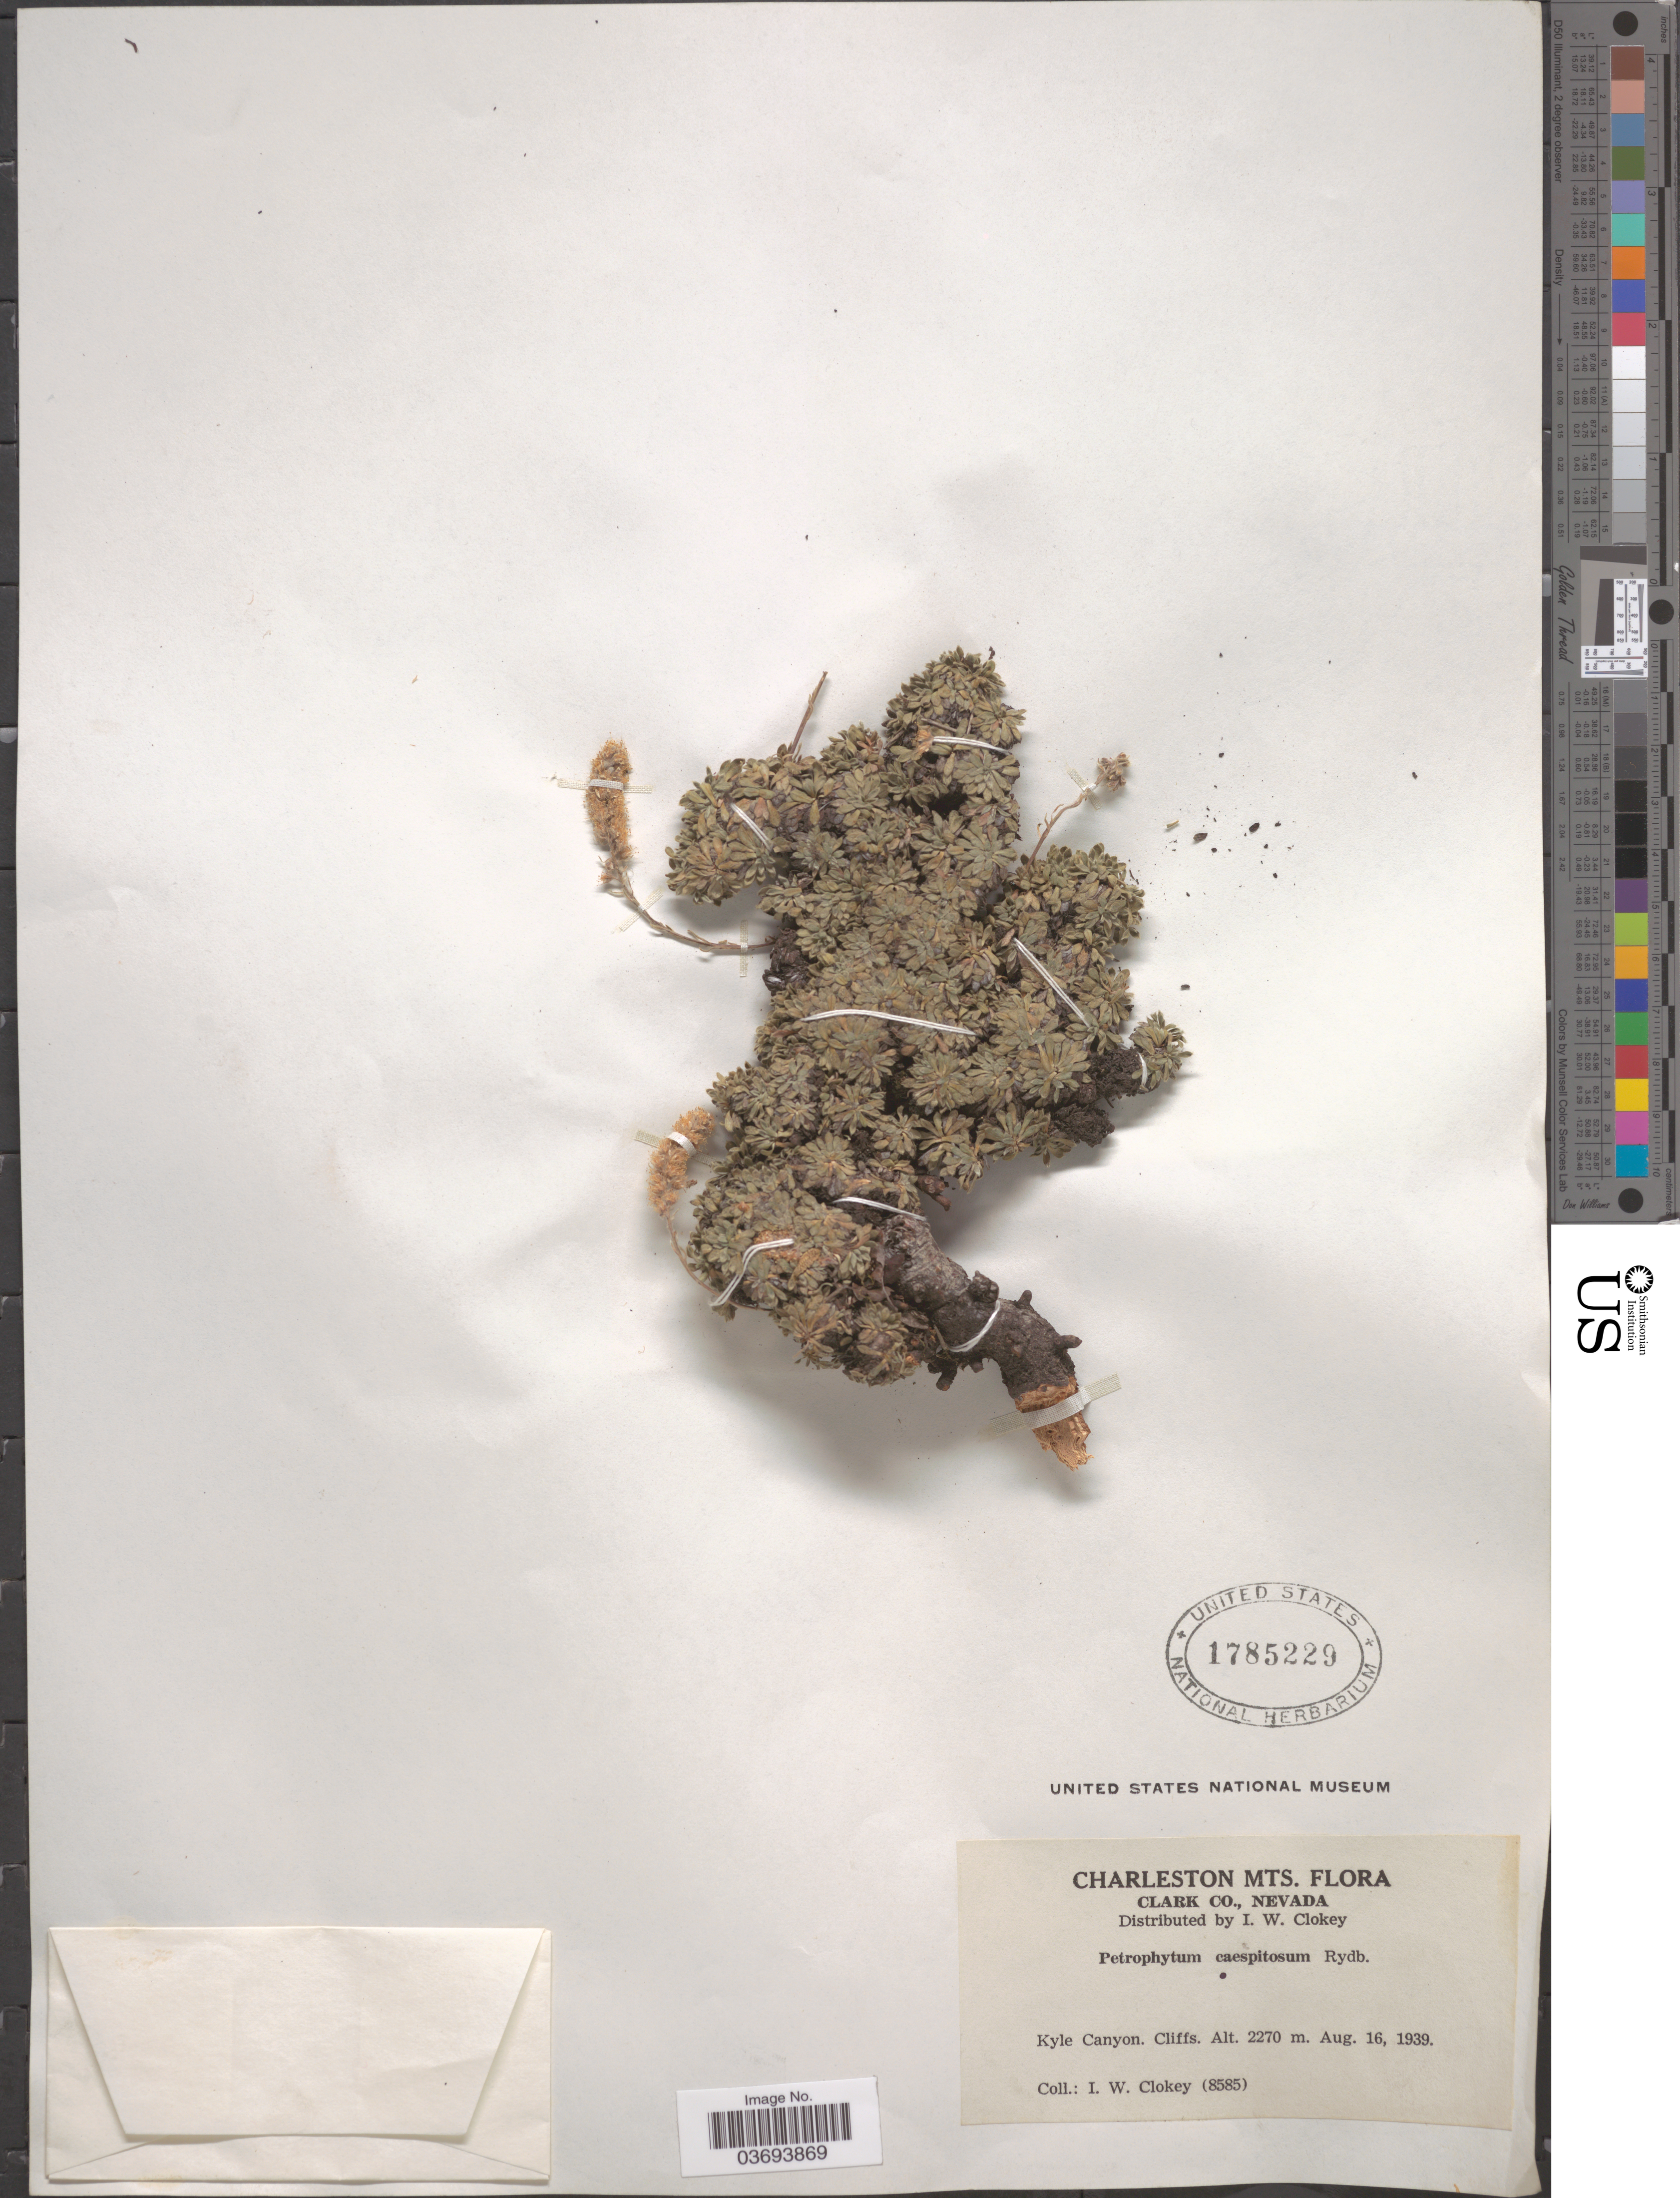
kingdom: Plantae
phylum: Tracheophyta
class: Magnoliopsida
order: Rosales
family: Rosaceae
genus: Petrophytum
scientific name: Petrophytum caespitosum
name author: (Nutt.) Rydb.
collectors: I. W. Clokey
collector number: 8585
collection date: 1939-08-16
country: United States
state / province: Nevada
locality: Charleston Mts. Clark Co. Kyle Canyon. Cliffs.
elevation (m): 2270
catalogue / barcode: US 1785229